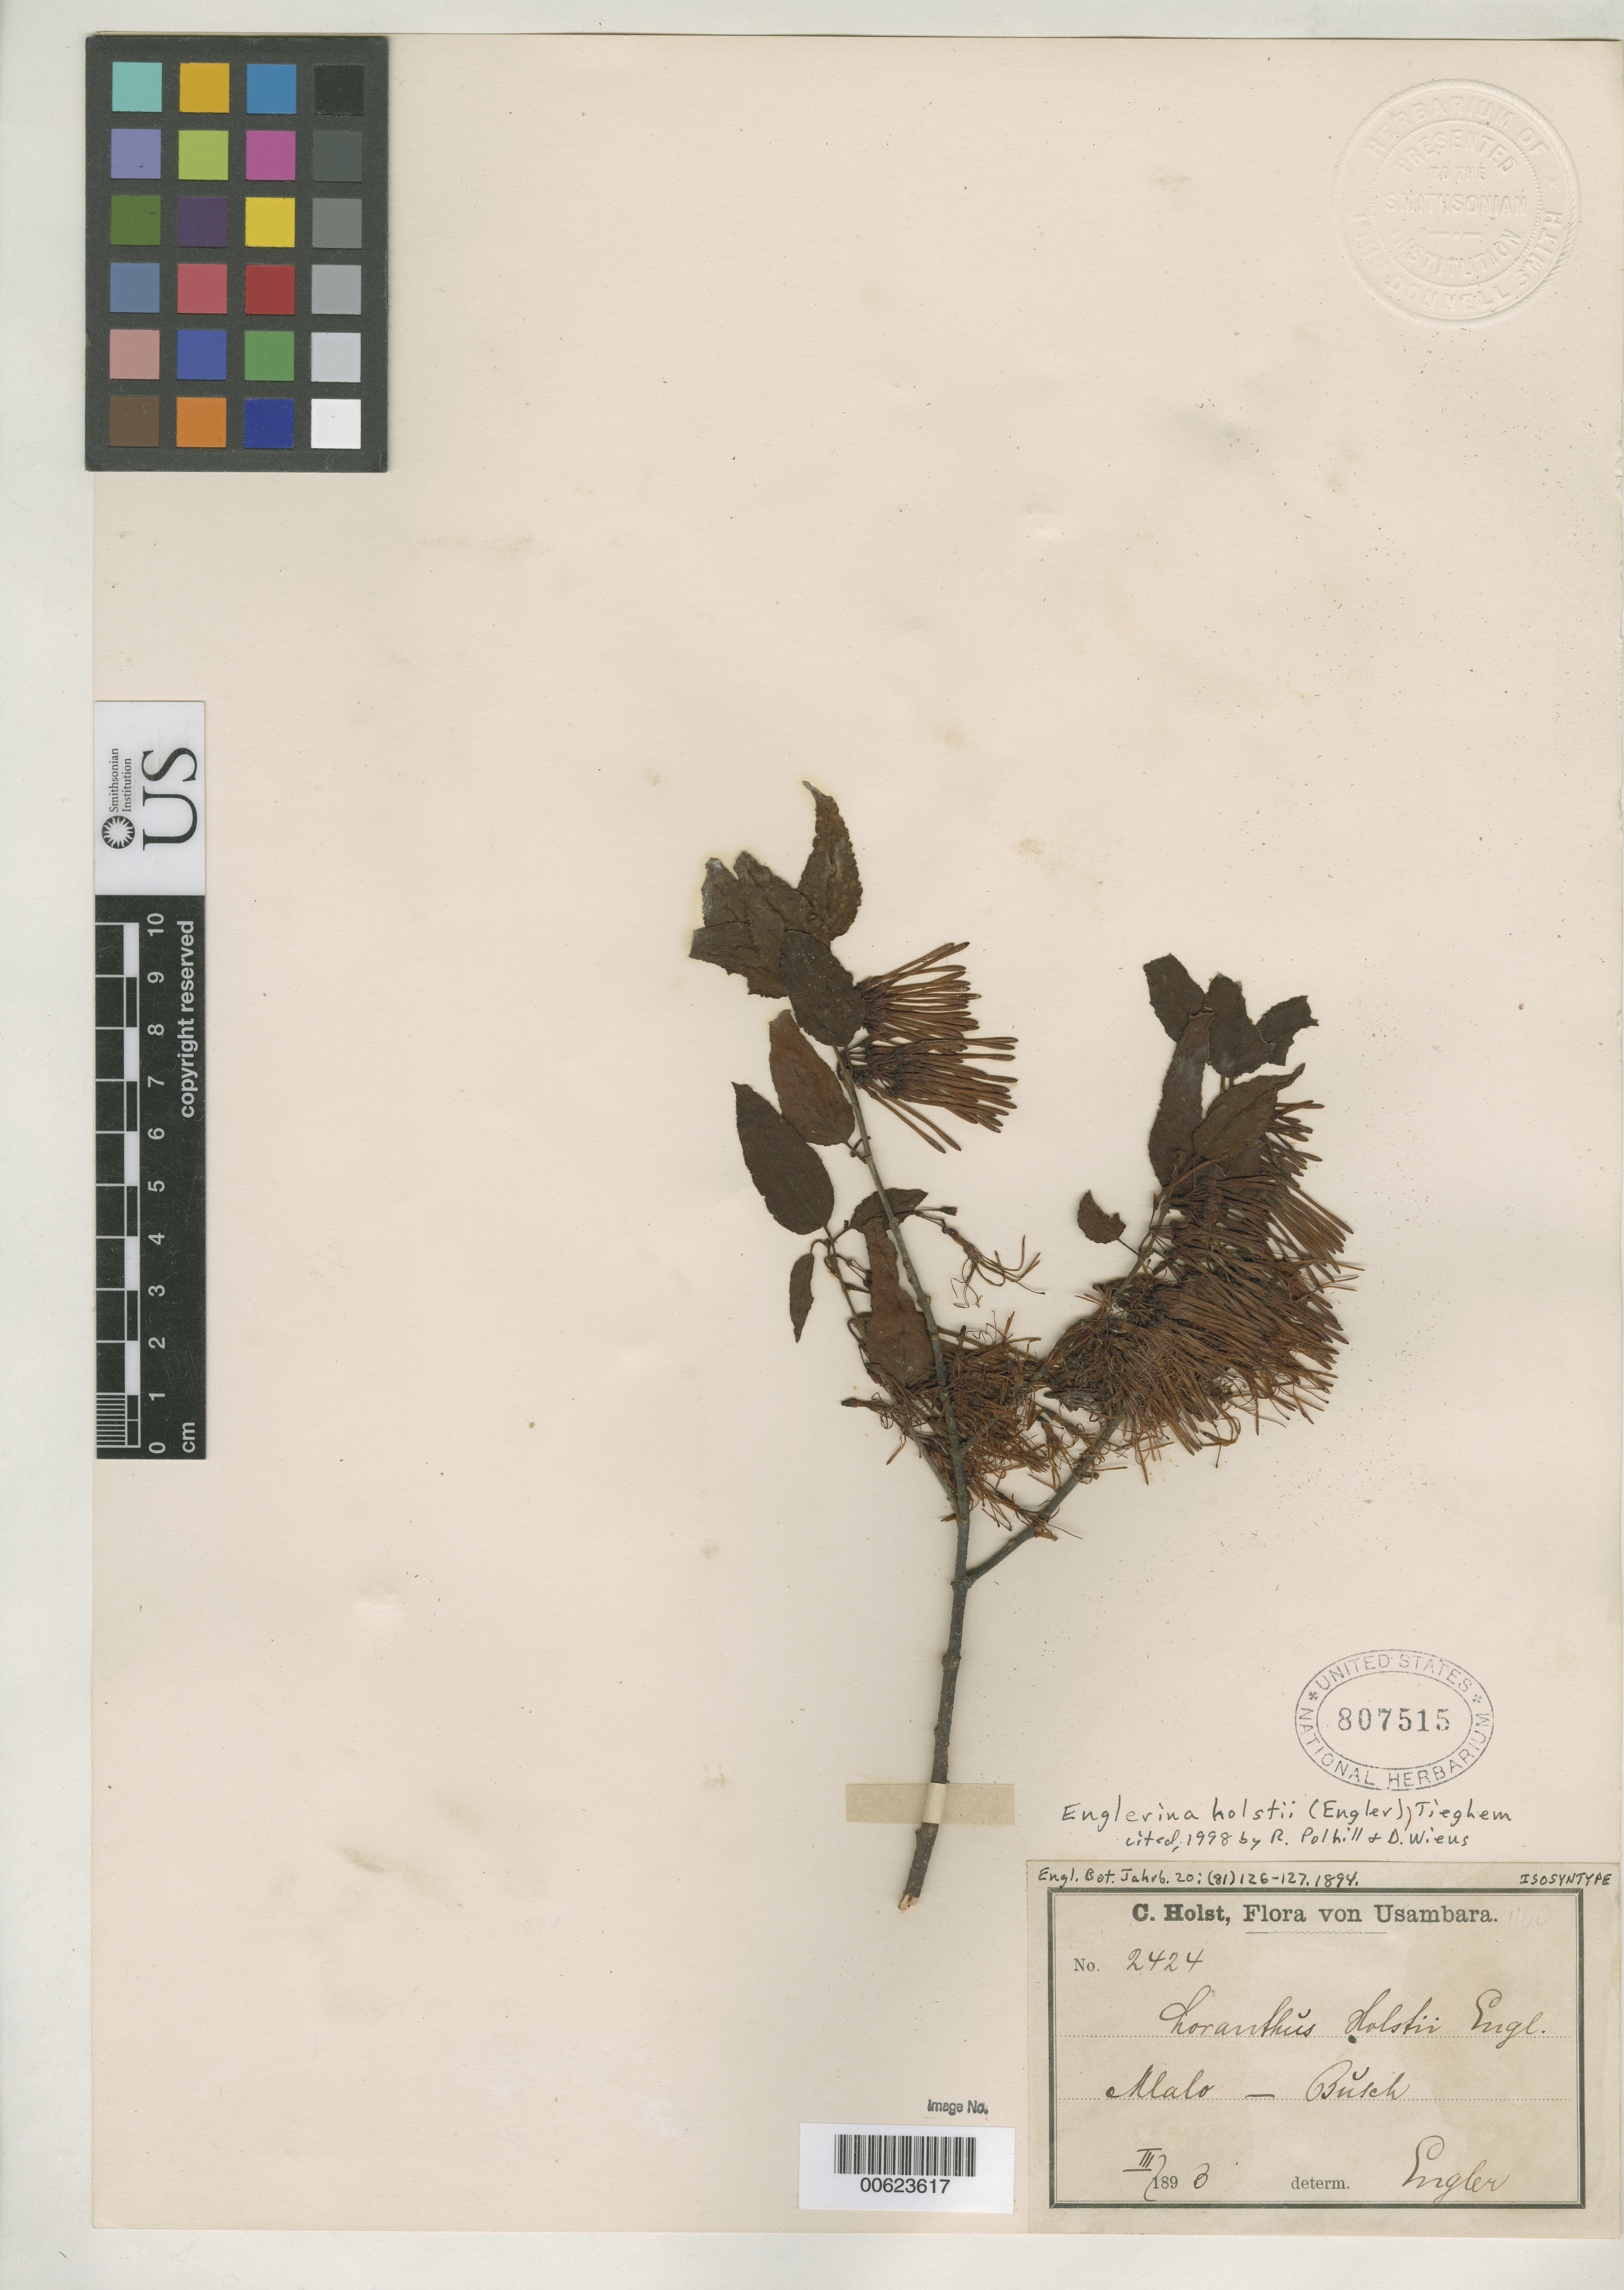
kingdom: Plantae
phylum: Tracheophyta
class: Magnoliopsida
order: Santalales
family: Loranthaceae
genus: Loranthus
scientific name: Loranthus holstii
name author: Engl.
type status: Isosyntype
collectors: C. H. Holst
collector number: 2424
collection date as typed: Mar 1893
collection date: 1893-03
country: Tanzania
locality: Usambara, Malo - Busch.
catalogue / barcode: US 807515